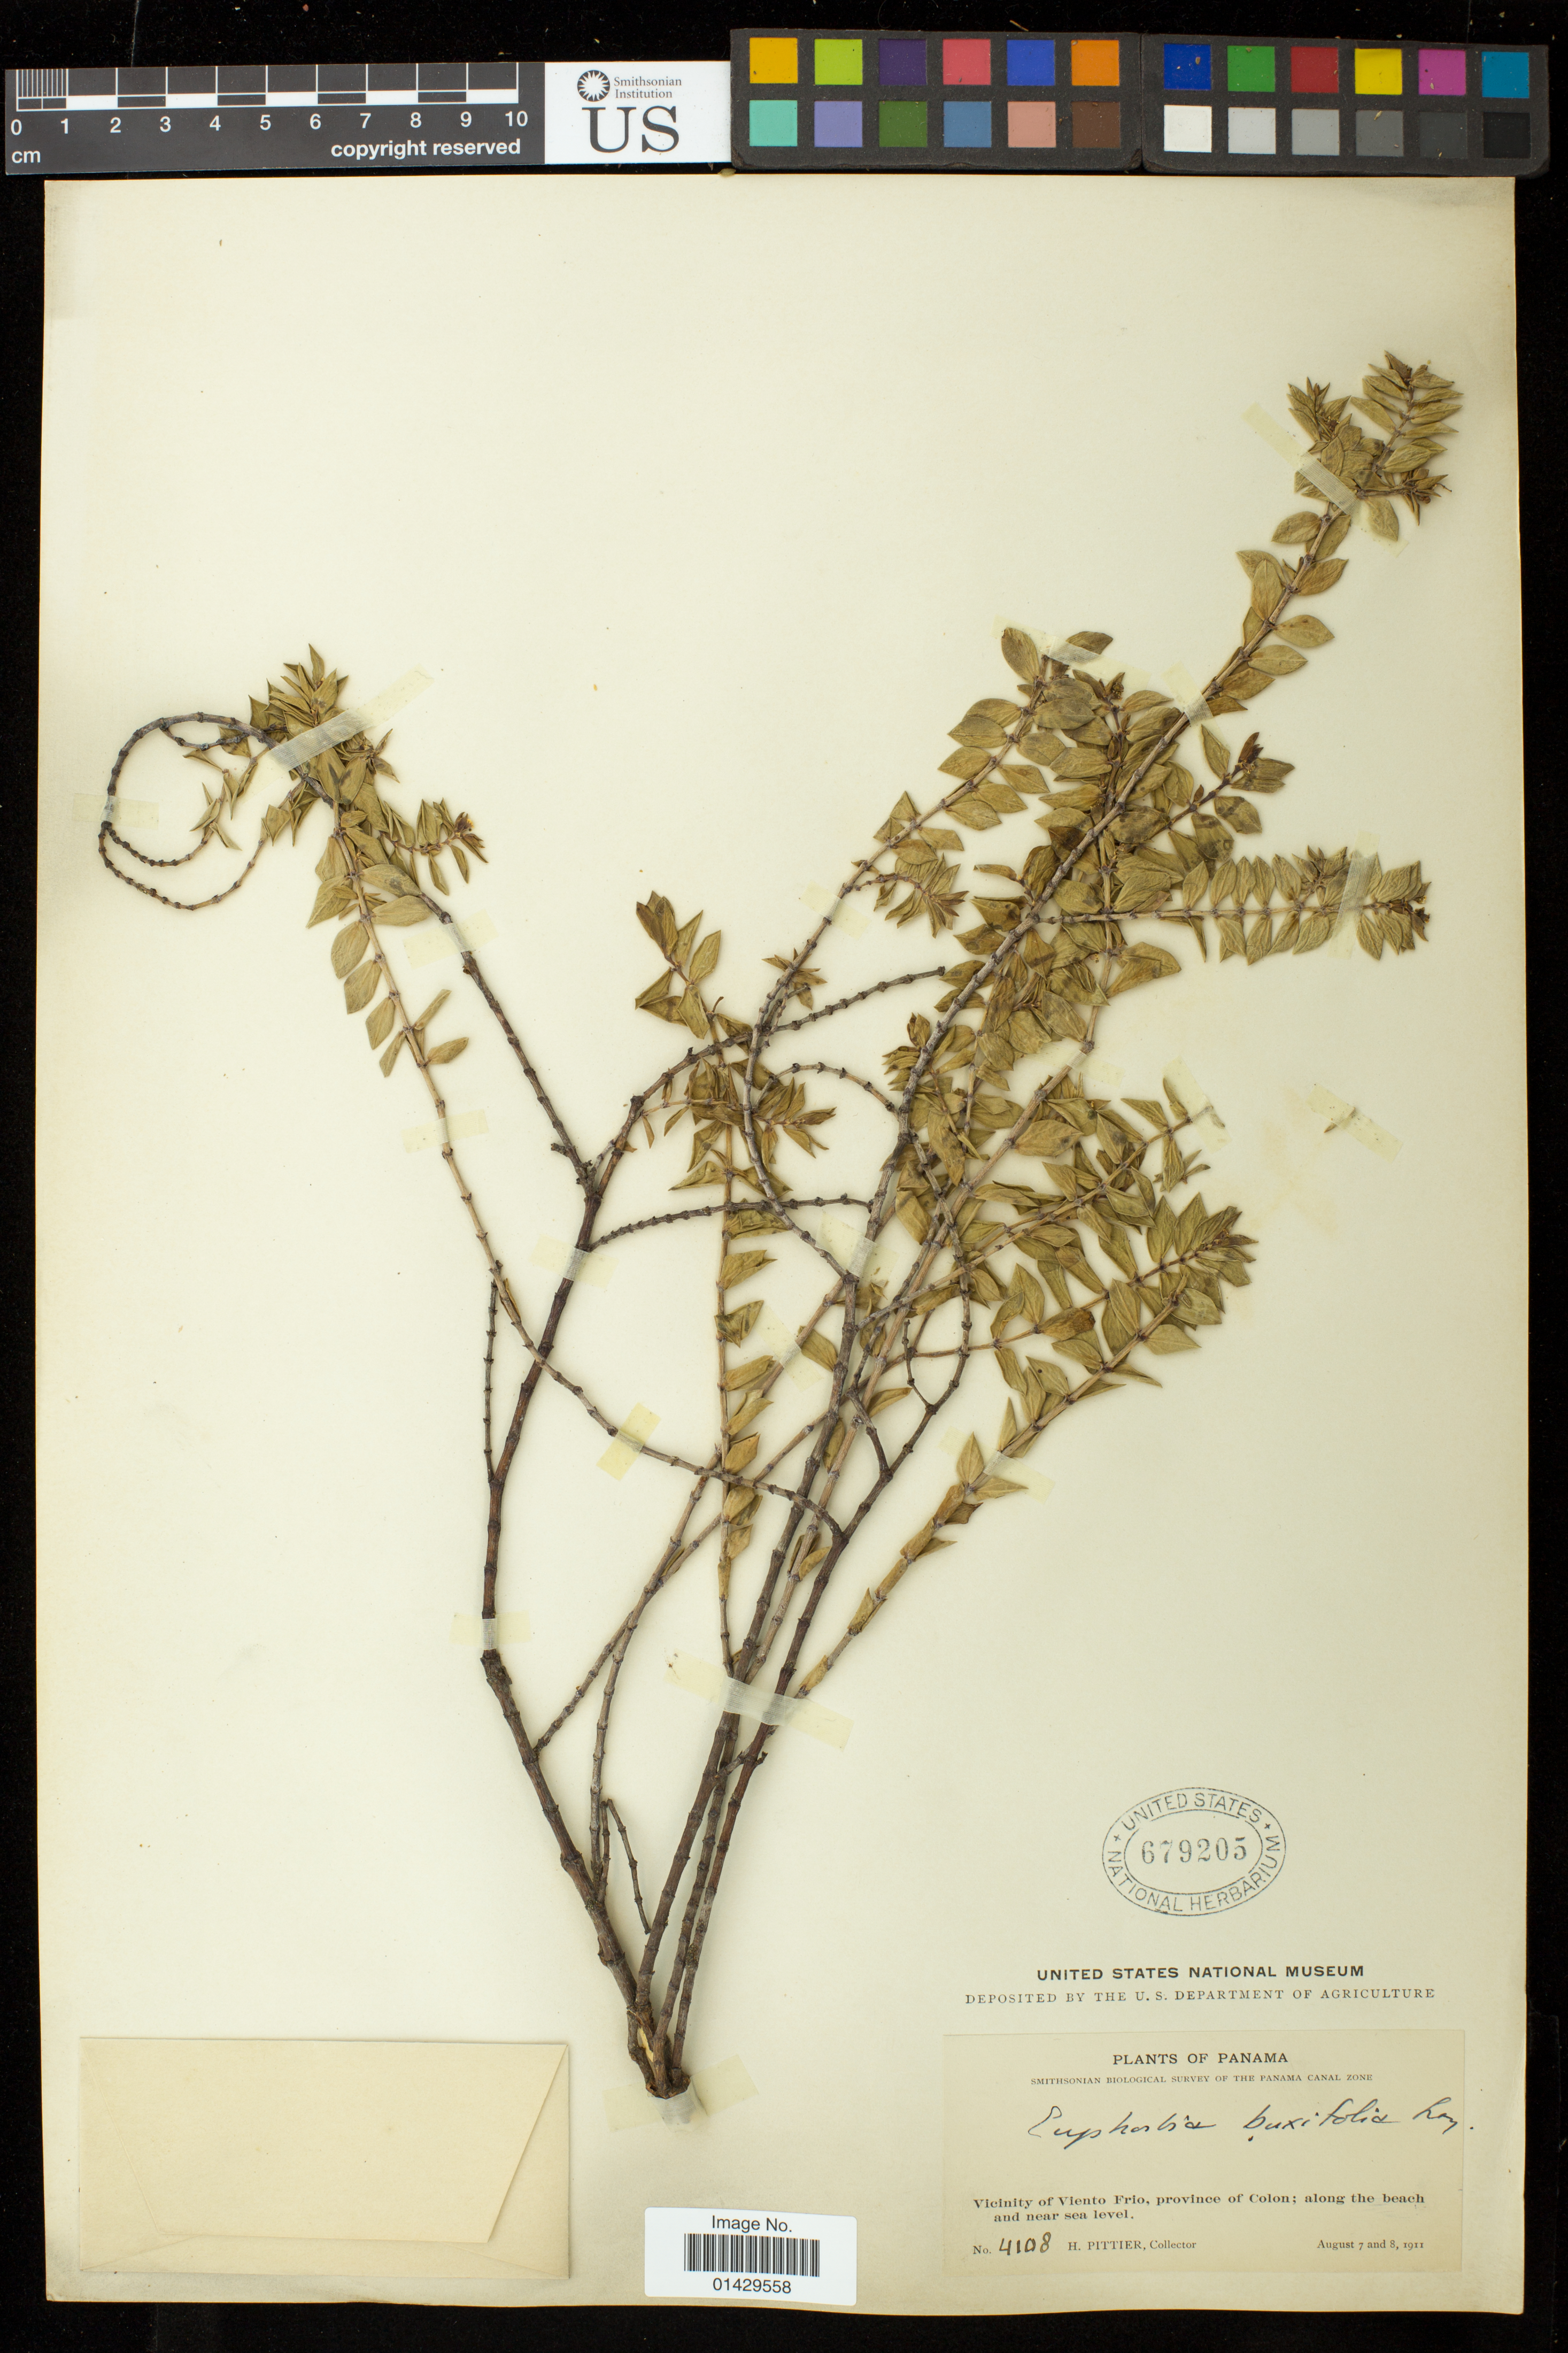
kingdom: Plantae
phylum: Tracheophyta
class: Magnoliopsida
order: Malpighiales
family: Euphorbiaceae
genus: Euphorbia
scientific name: Euphorbia mesembryanthemifolia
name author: Jacq.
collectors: H. F. Pittier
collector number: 4108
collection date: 1911-08-07,1911-08-08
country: Panama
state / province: Colón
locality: Vicinity of Viento Frio, province of Colon; along the beach and near sea level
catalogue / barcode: US 679205